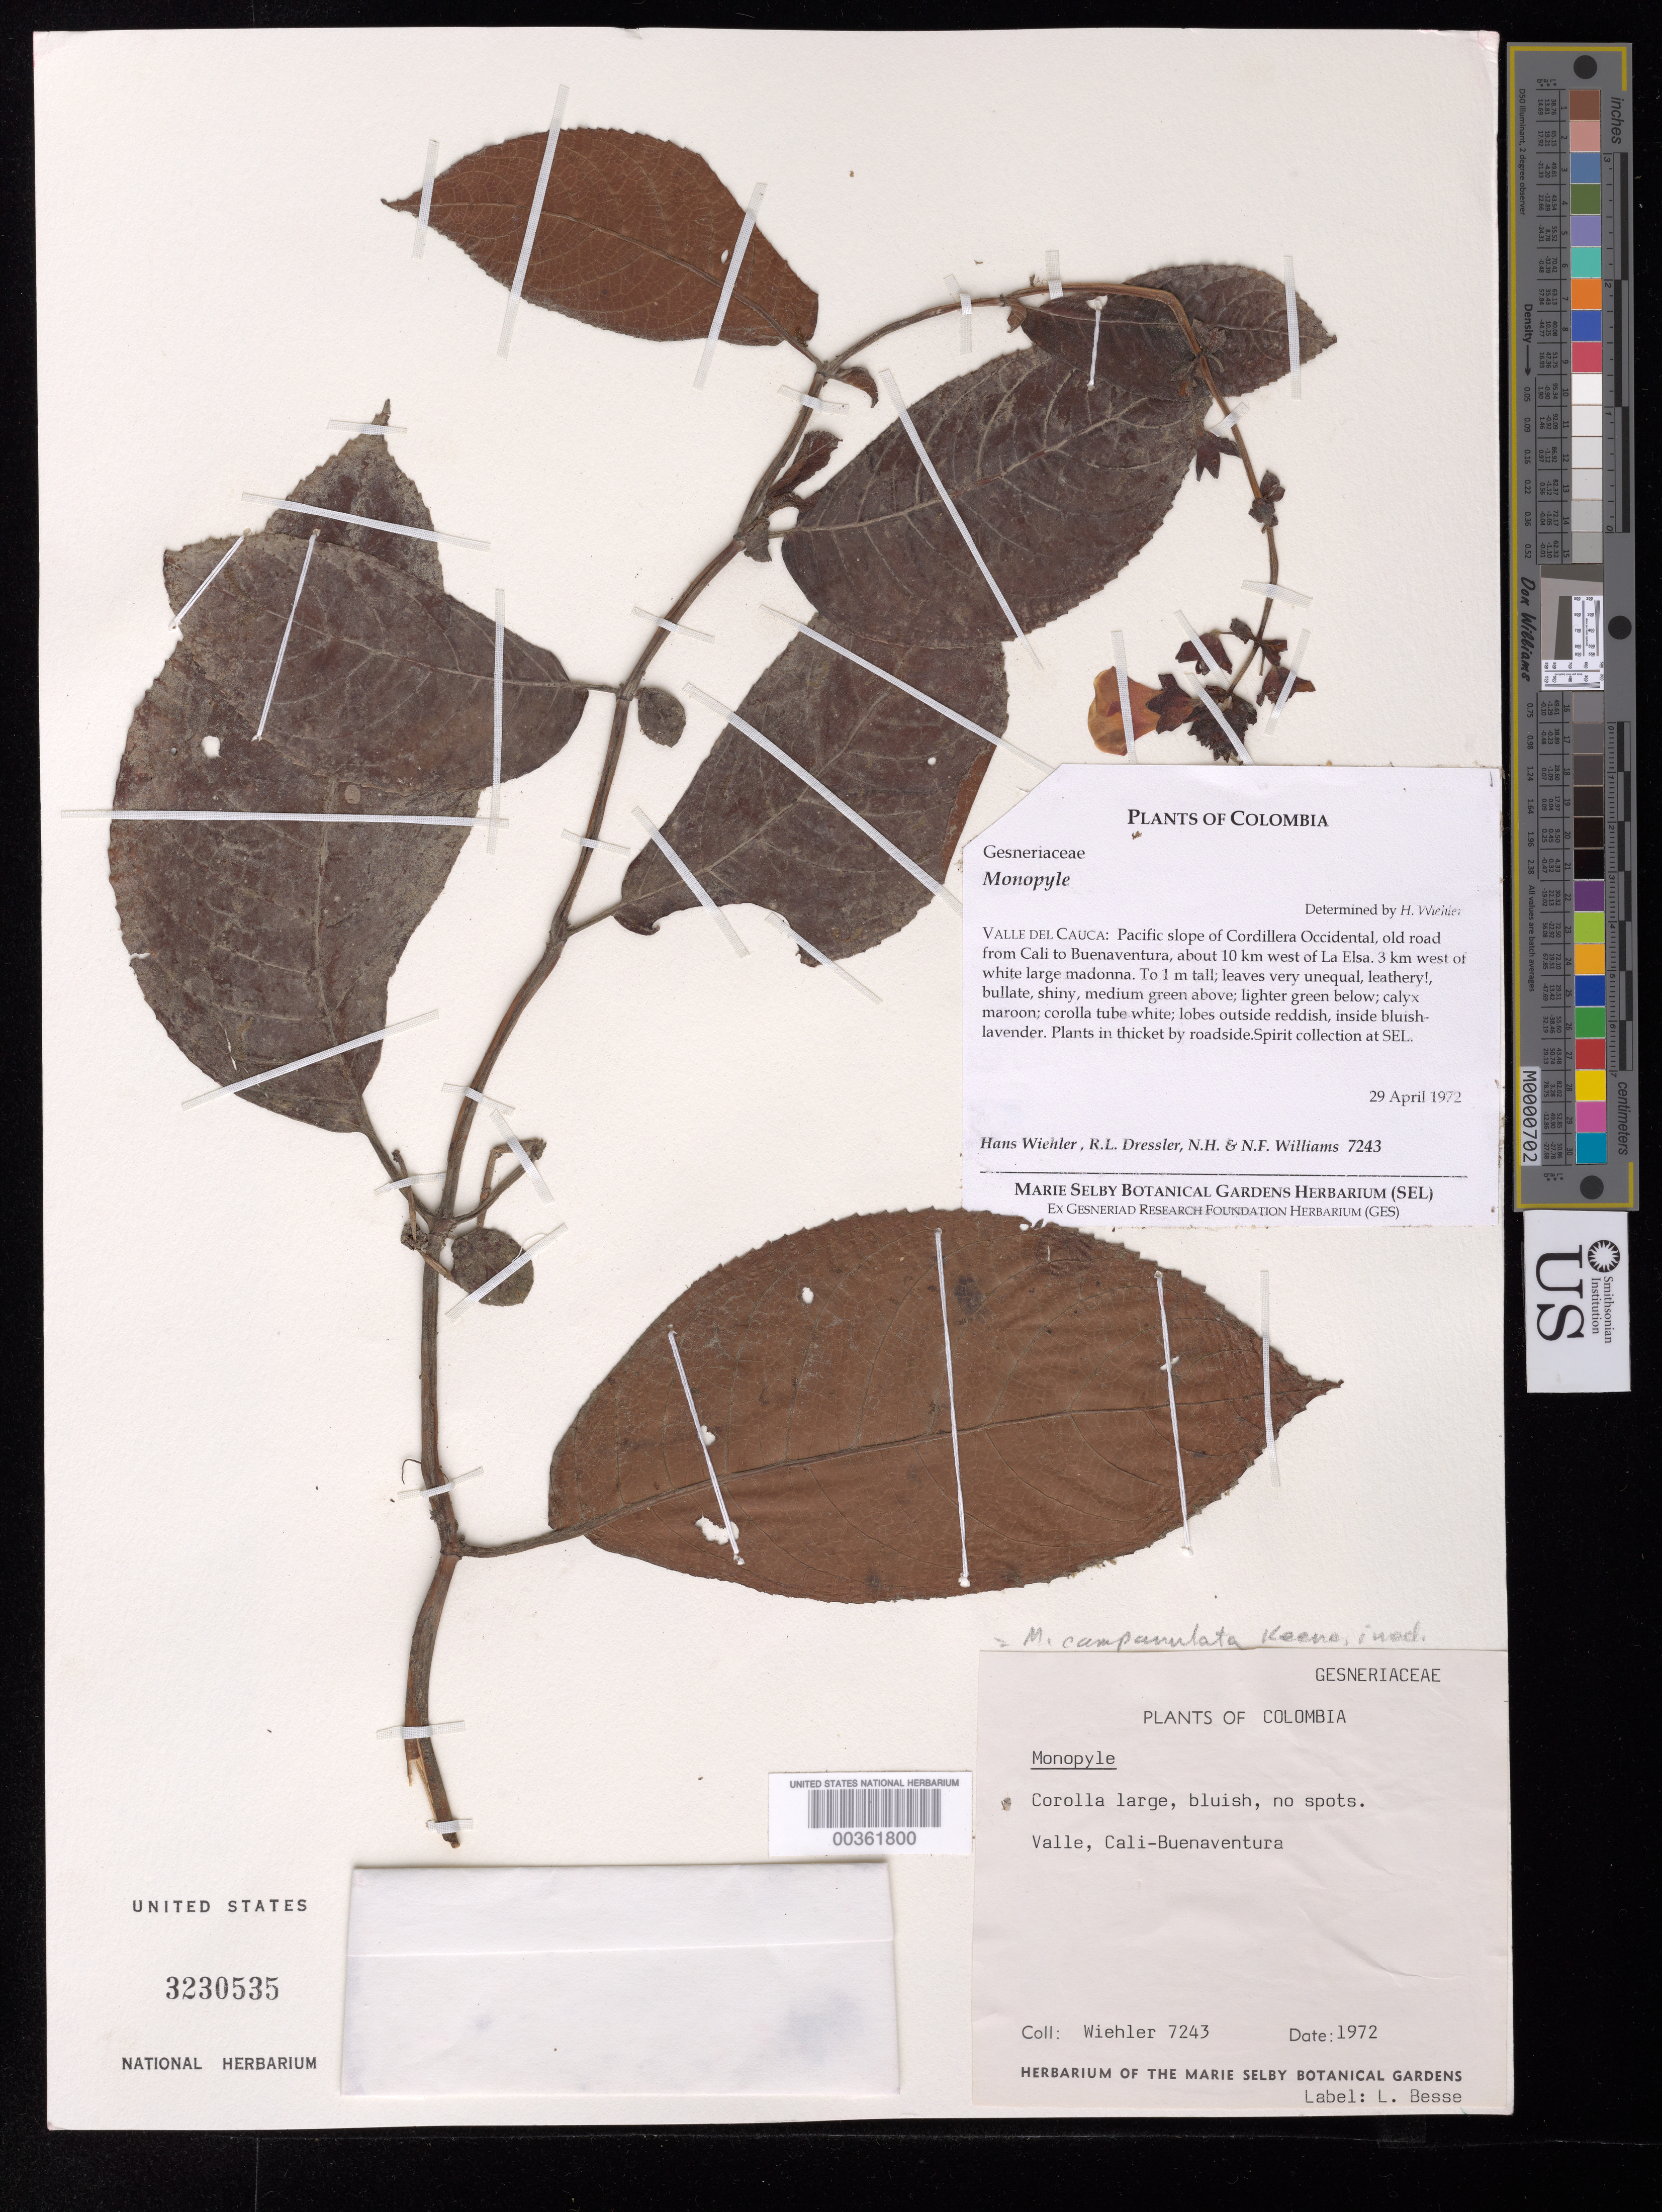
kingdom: Plantae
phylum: Tracheophyta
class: Magnoliopsida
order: Lamiales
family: Gesneriaceae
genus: Monopyle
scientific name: Monopyle sp.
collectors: H. J. Wiehler, R. Dressler, N. H. Williams & N. Williams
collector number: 7243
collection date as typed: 29 Apr 1972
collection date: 1972-04-29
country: Colombia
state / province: Valle del Cauca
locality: Valle del Cauca: Pacific slope of Cordillera Occidental, old road from Cali to buenaventura, about 10 km west of La Elsa, 3 km west of white large madonna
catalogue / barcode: US 3230535